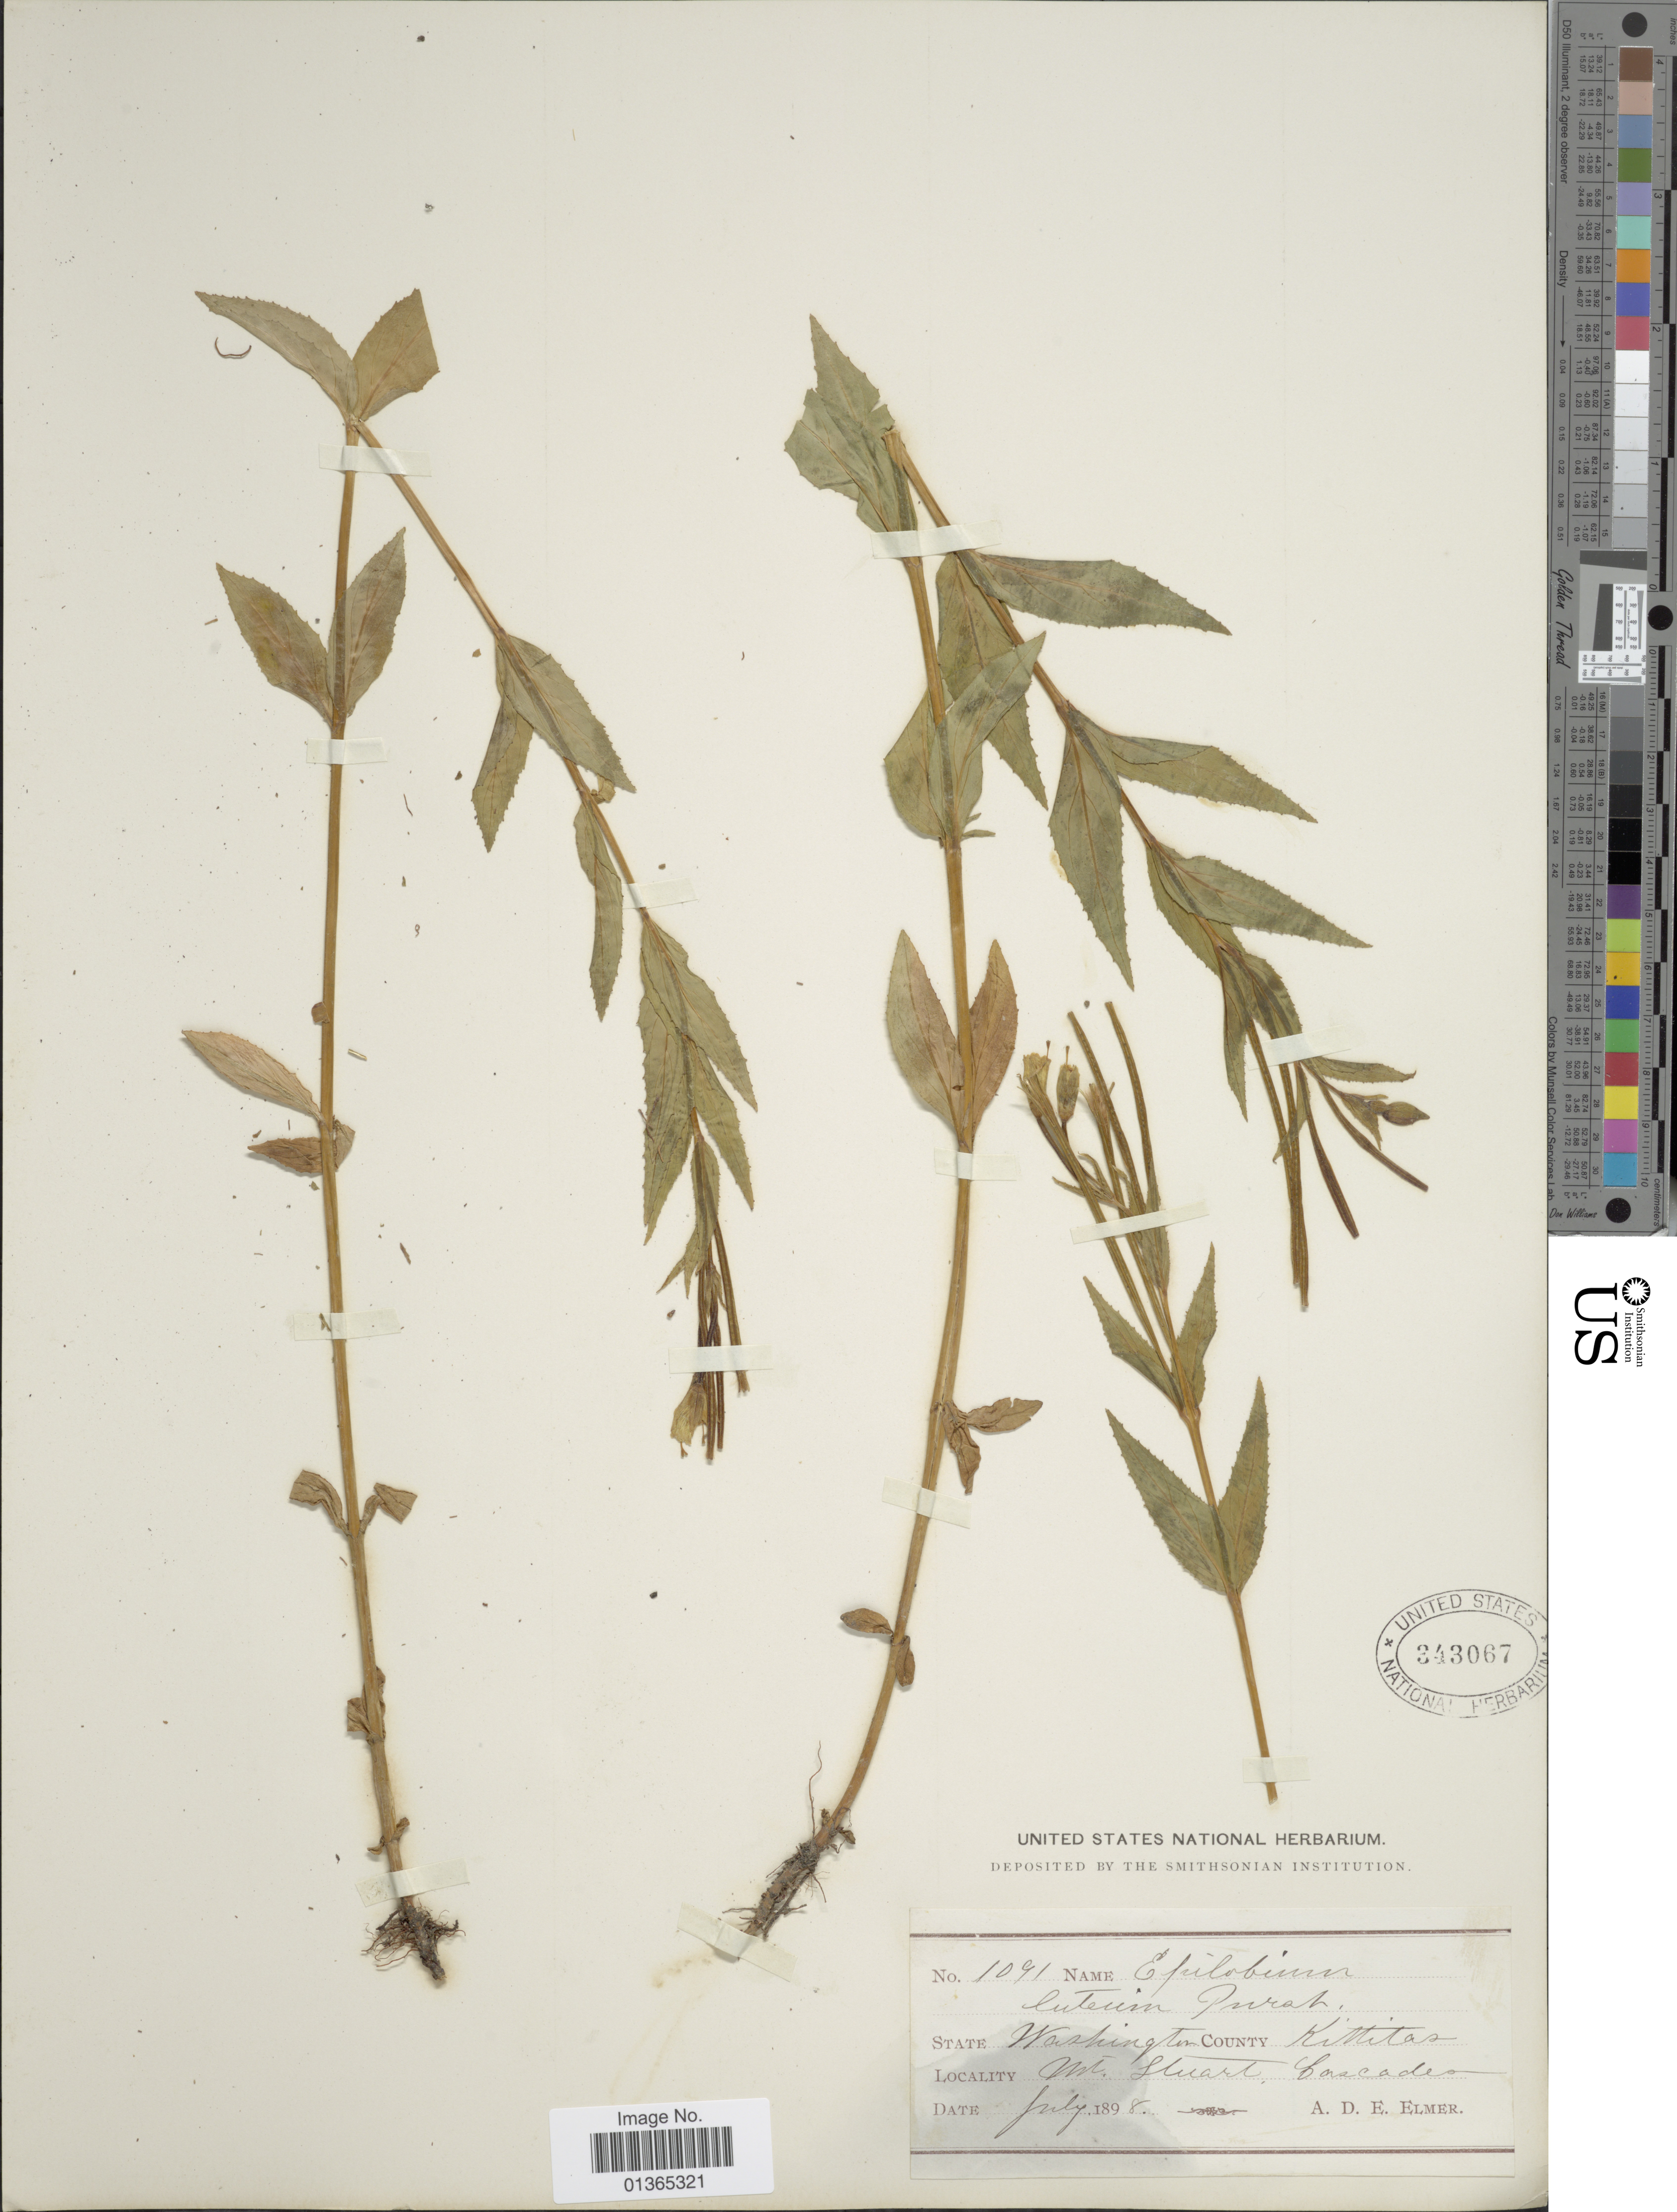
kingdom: Plantae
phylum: Tracheophyta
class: Magnoliopsida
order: Myrtales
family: Onagraceae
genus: Epilobium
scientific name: Epilobium luteum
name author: Pursh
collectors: A. D. E. Elmer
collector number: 1091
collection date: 1898-07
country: United States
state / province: Washington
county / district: Kittitas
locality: County Kittitas. Mt. Stuart, Cascades.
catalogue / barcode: US 343067